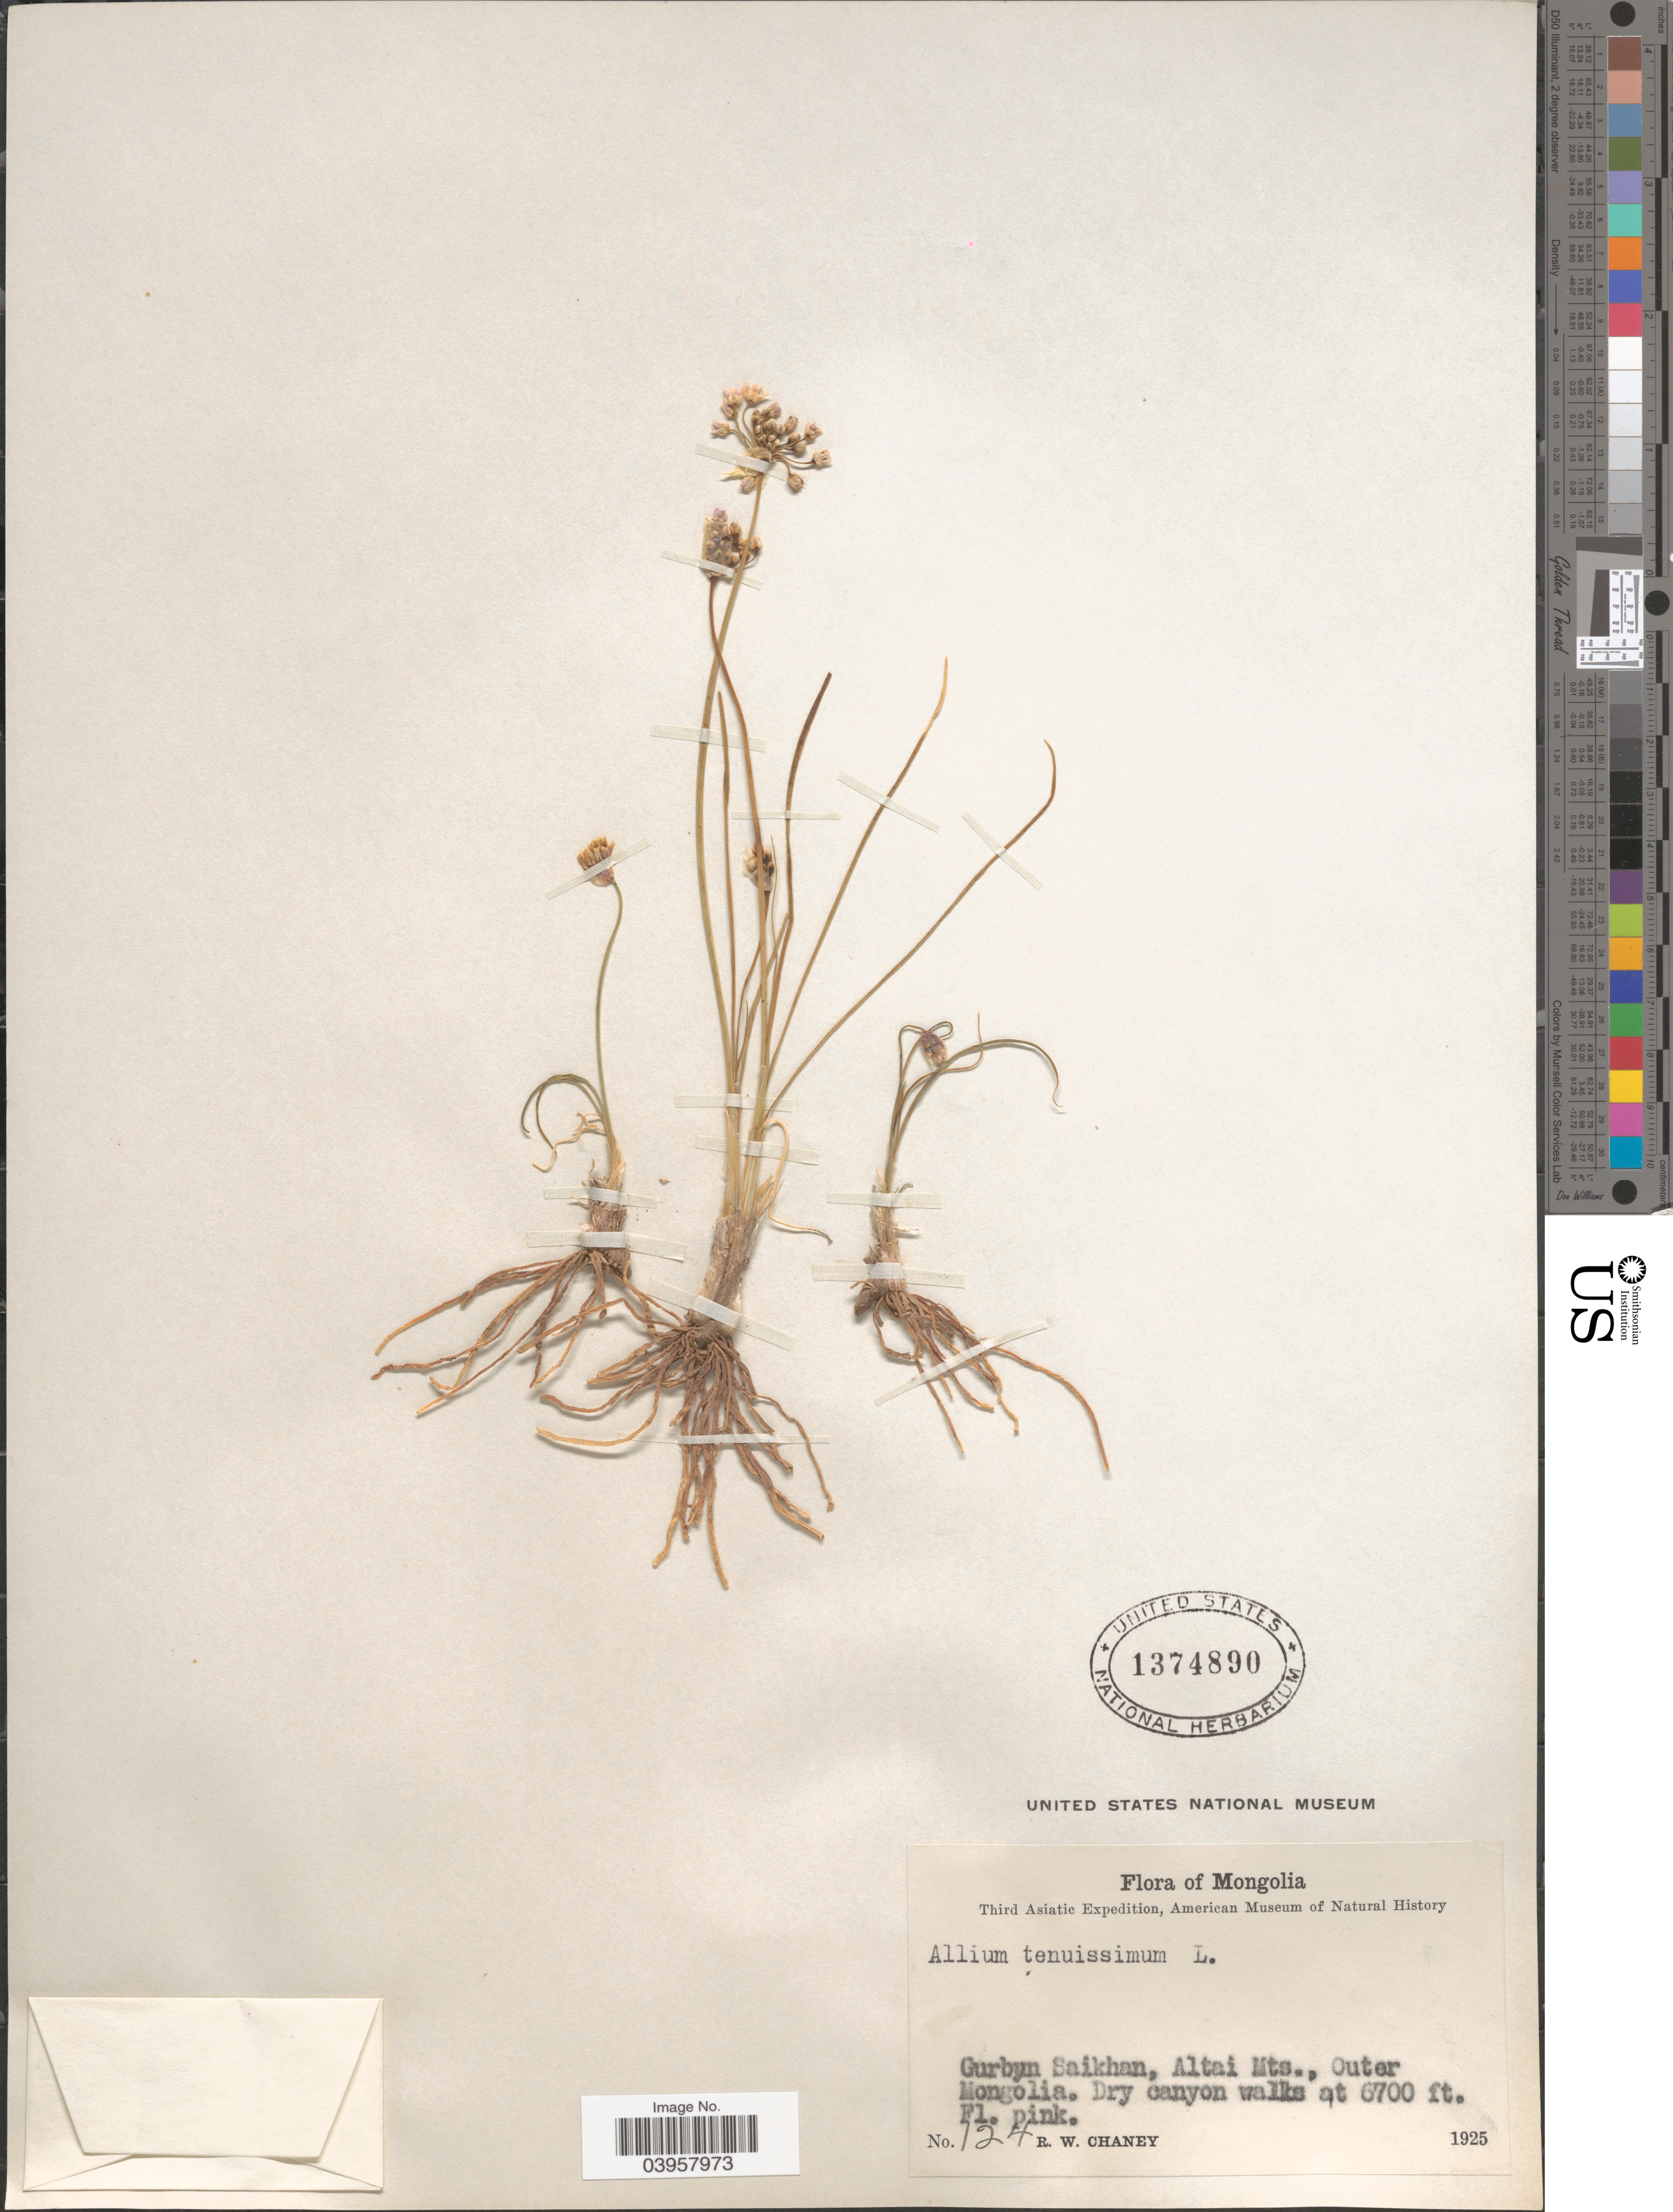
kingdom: Plantae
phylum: Tracheophyta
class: Liliopsida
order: Asparagales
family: Amaryllidaceae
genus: Allium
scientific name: Allium tenuissimum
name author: L.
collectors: R. Chaney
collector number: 124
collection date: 1925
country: Mongolia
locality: Gurbyn Saikhan, Altai Mts., Outer Mongolia.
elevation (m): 2042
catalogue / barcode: US 1374890